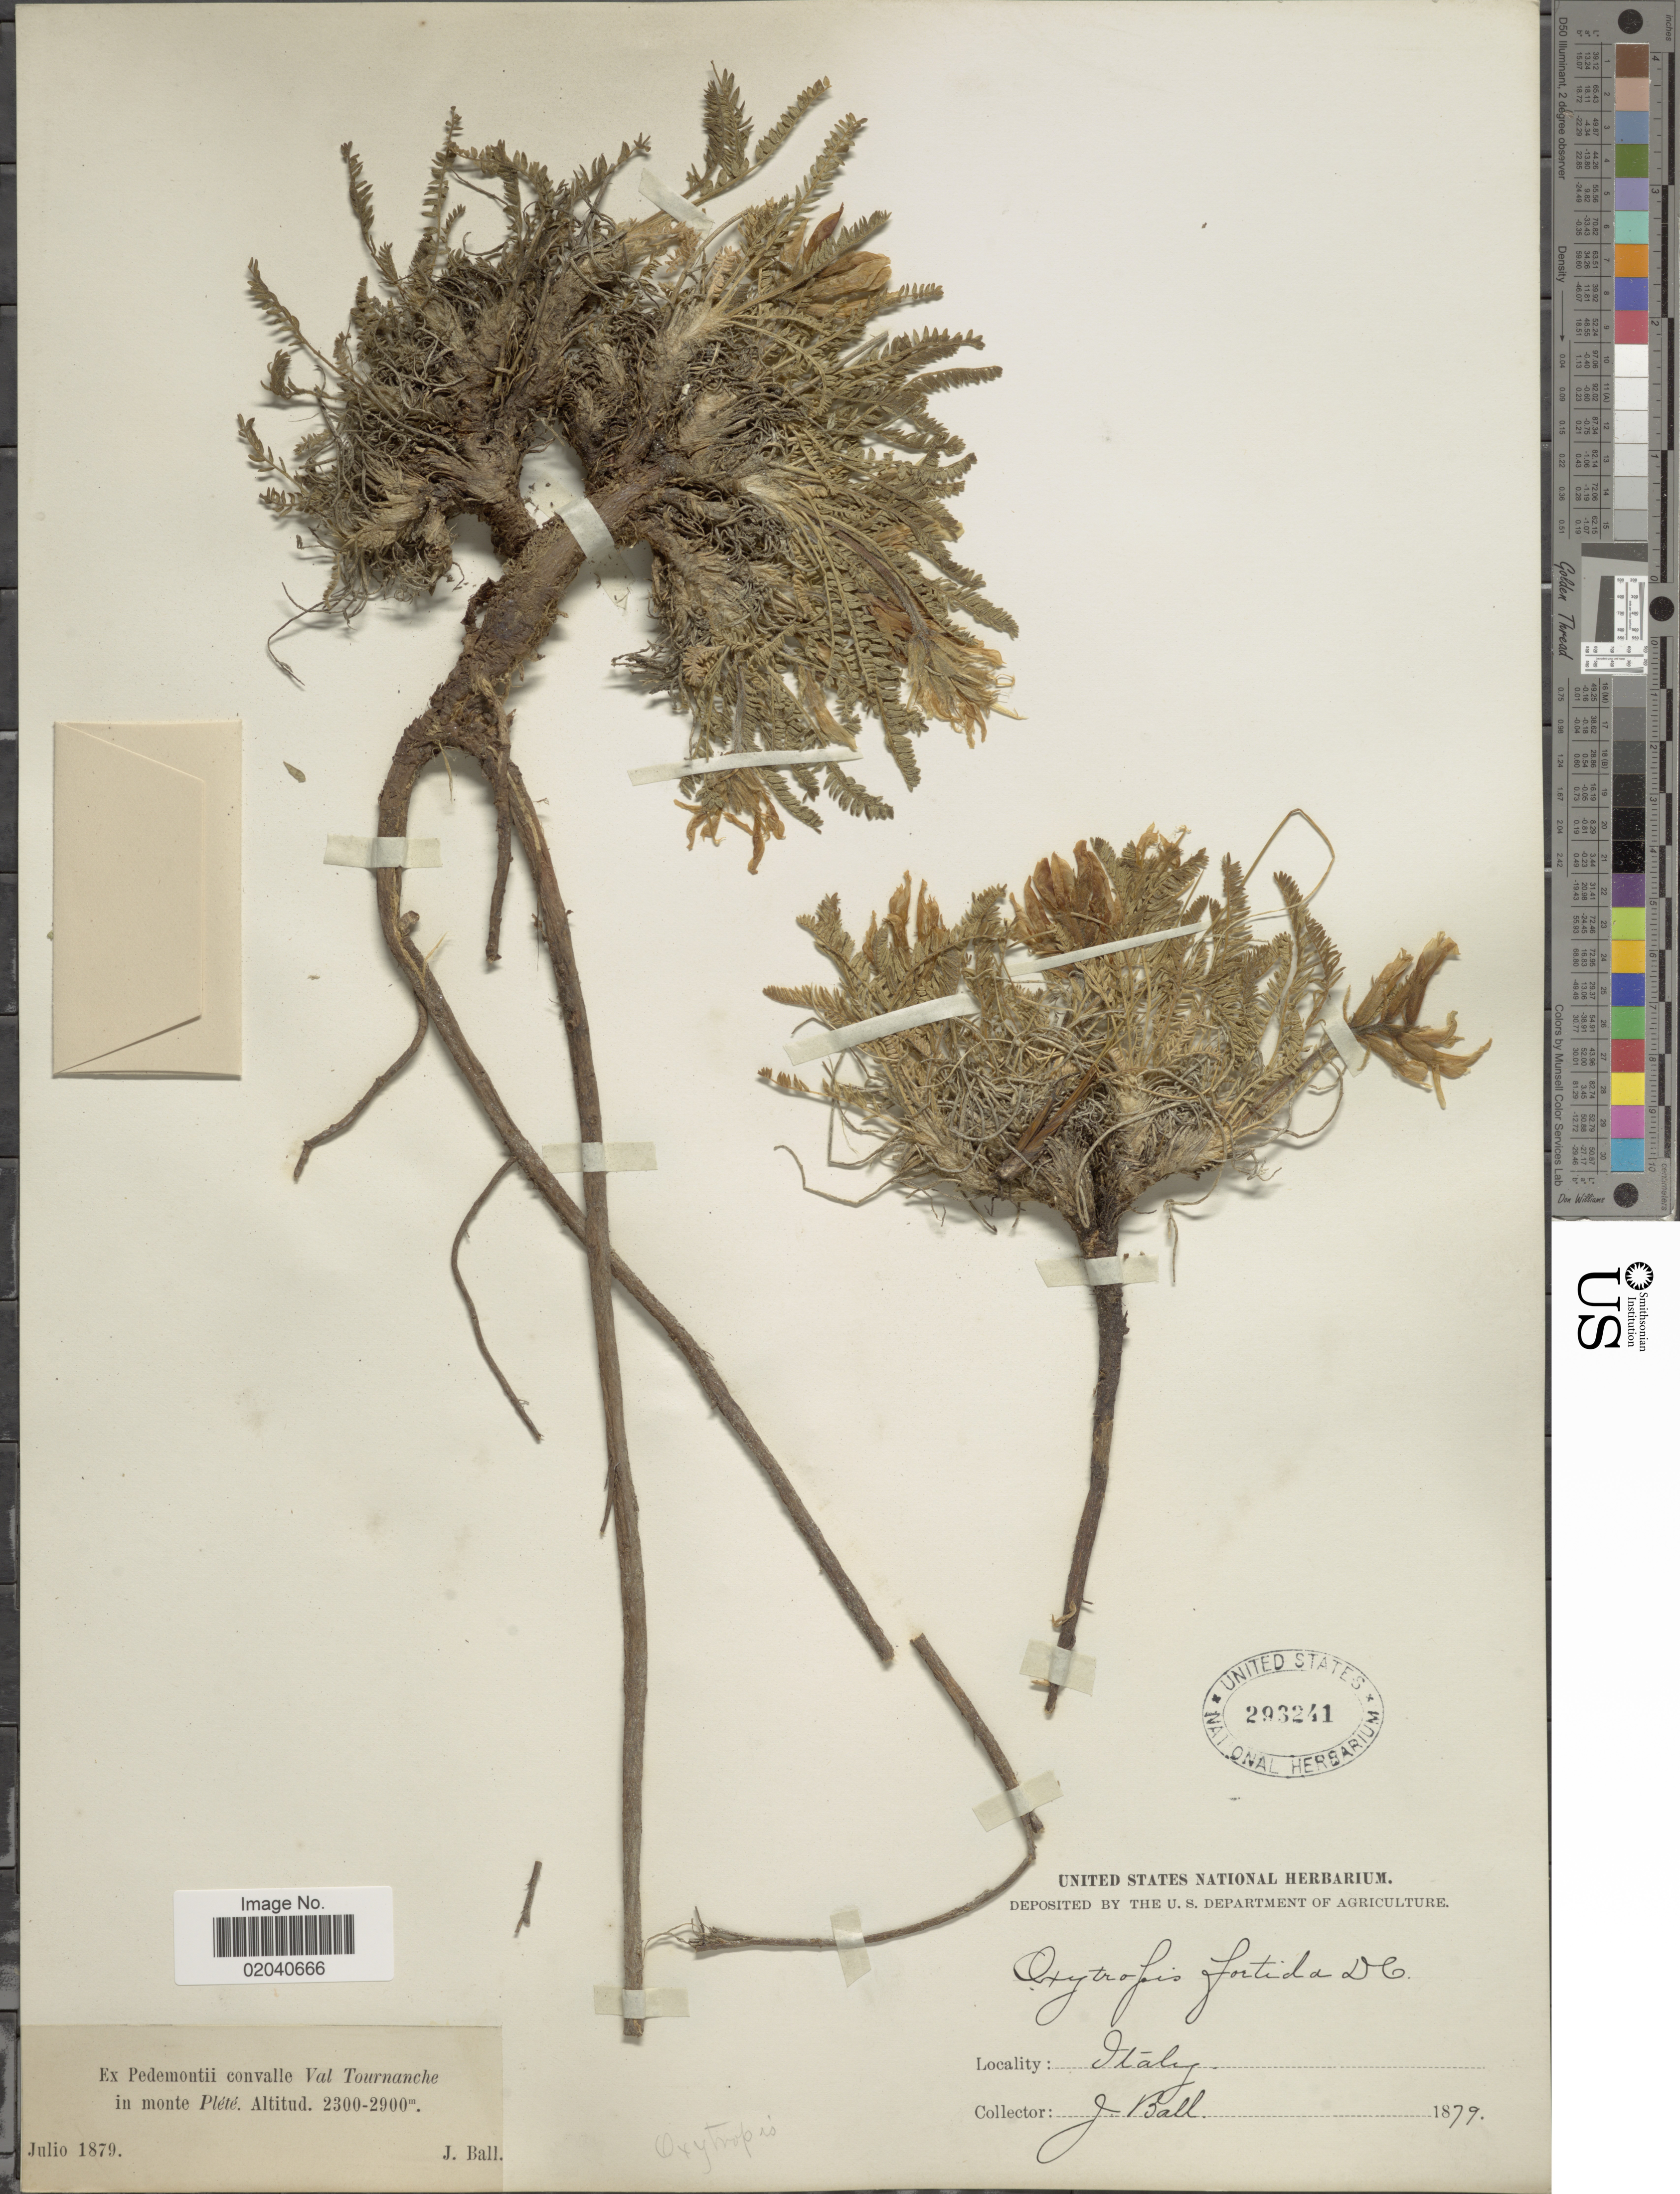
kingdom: Plantae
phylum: Tracheophyta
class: Magnoliopsida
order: Fabales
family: Fabaceae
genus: Oxytropis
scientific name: Oxytropis foetida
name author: (Vill.) DC.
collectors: J. Ball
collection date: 1879-07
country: Italy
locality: Pedemonttii convalle Val Tournanche in monte Plete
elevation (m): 2300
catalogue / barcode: US 293241